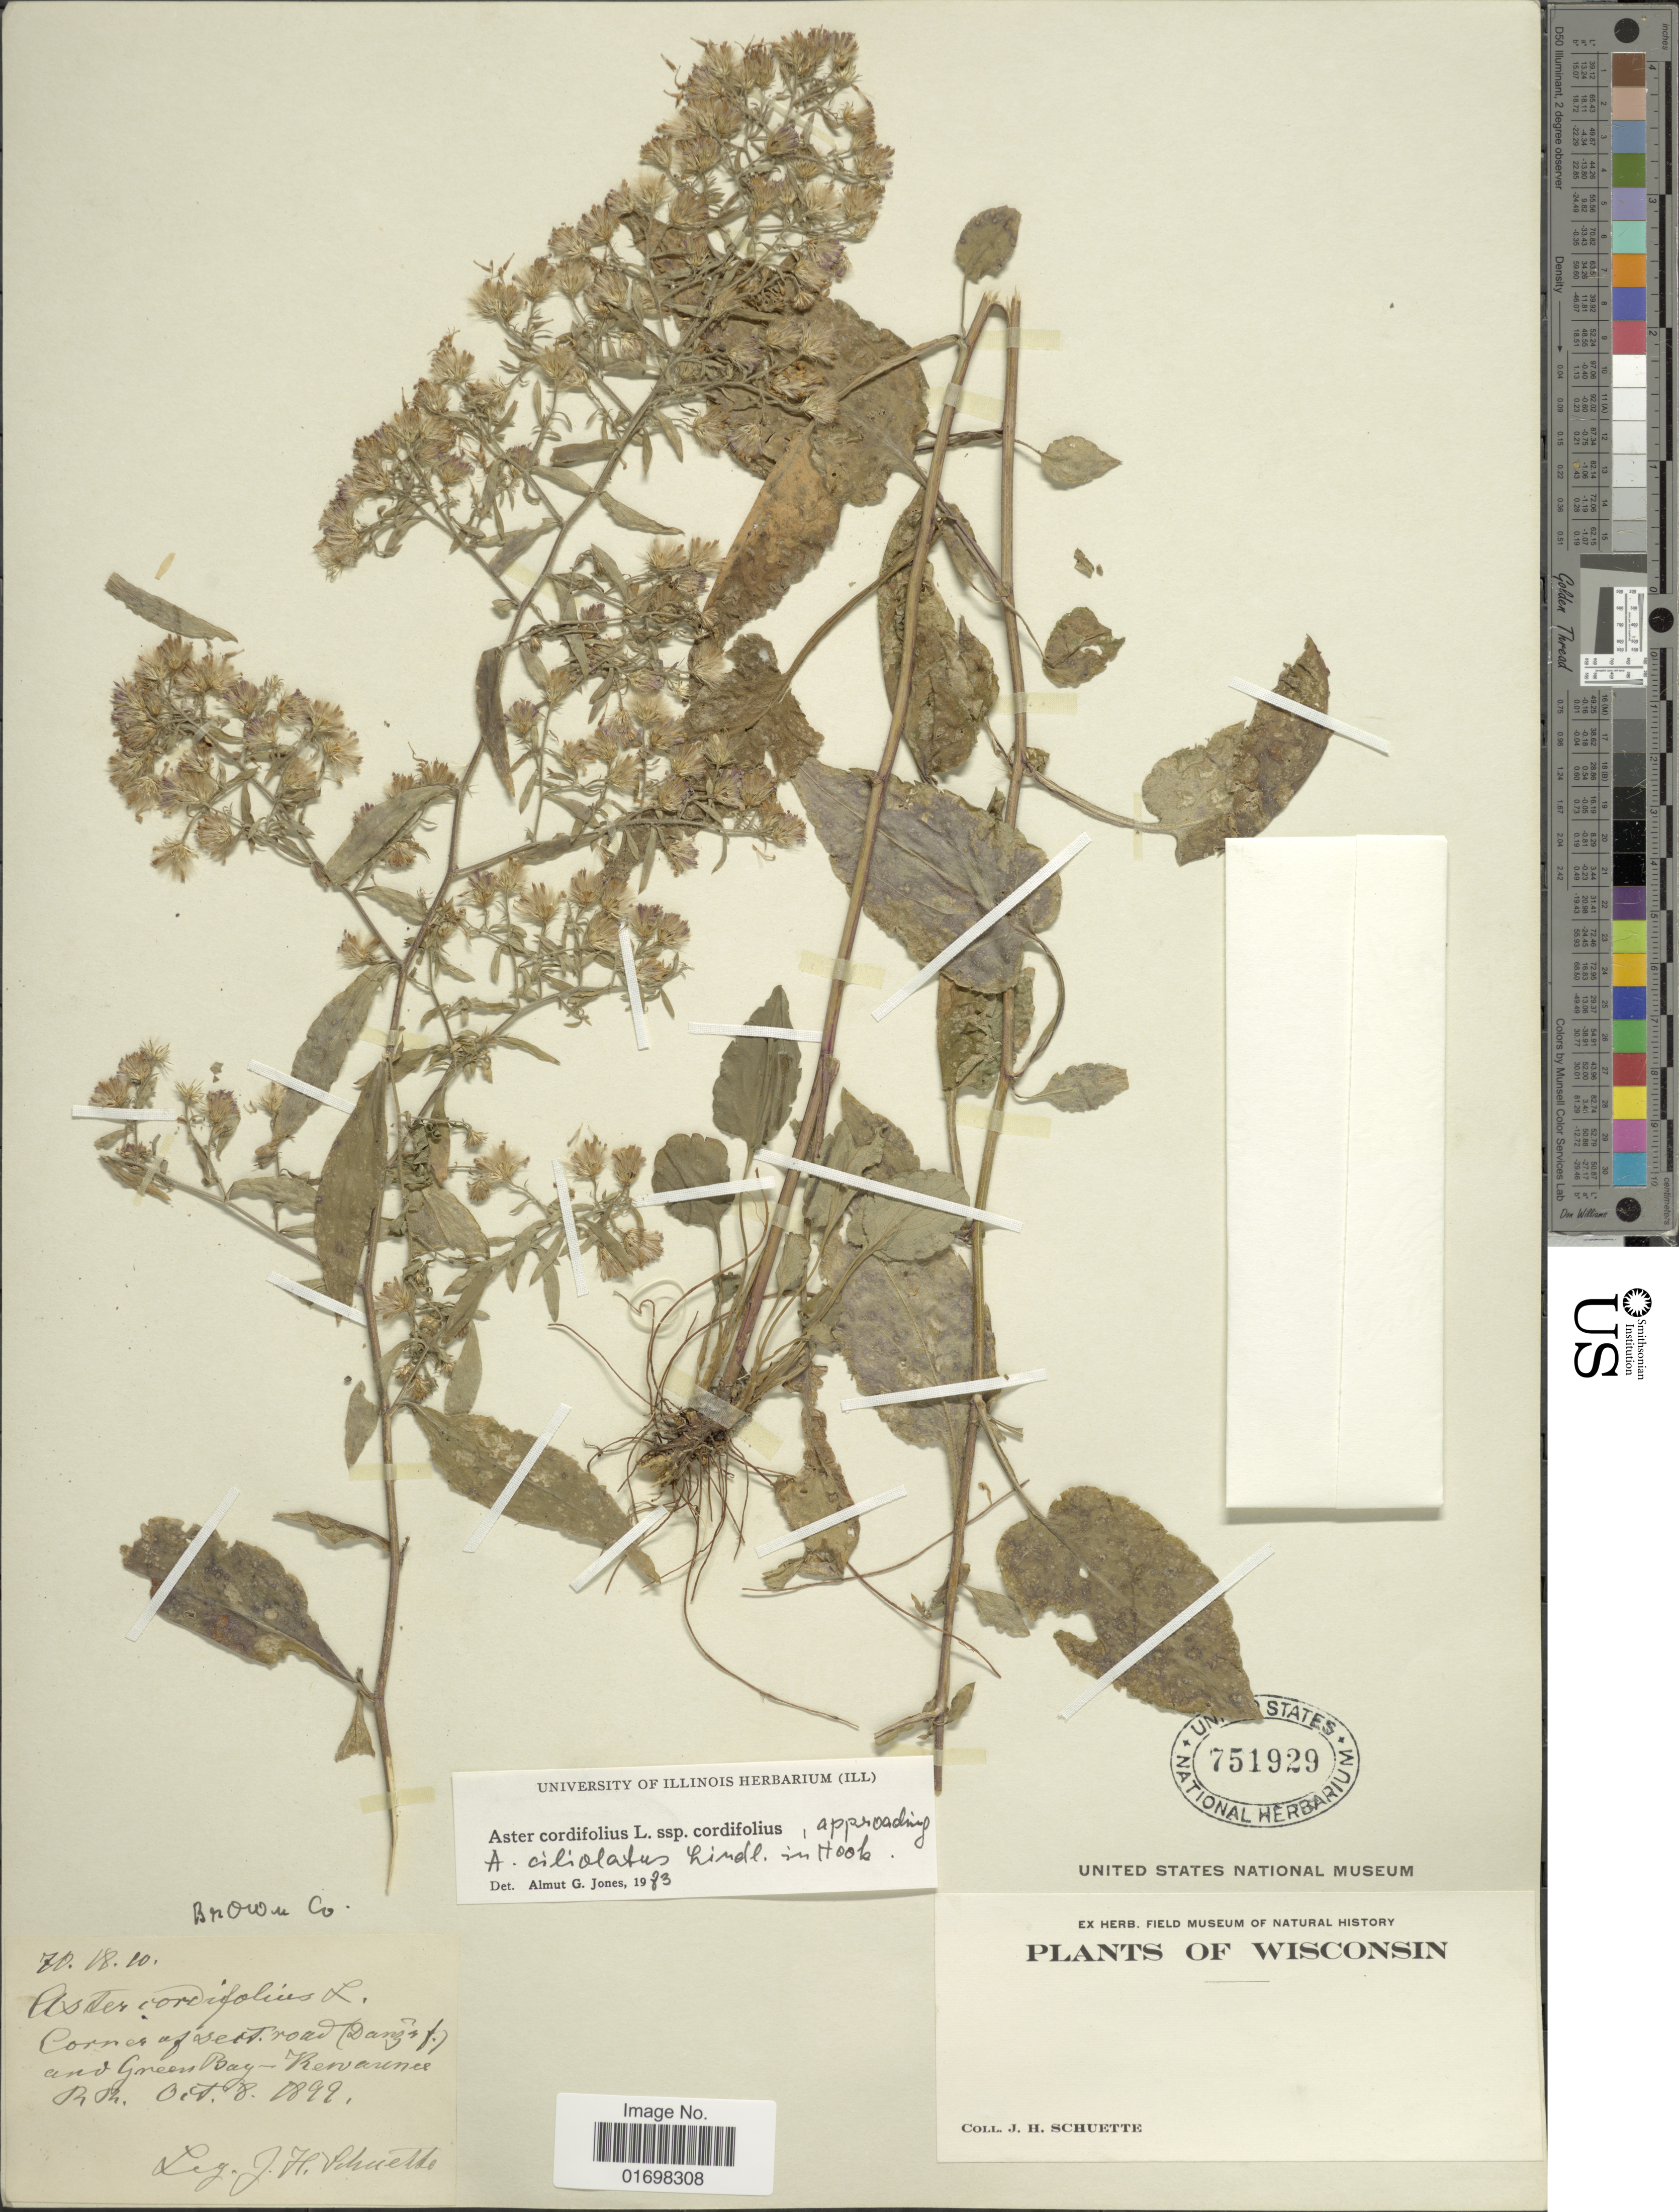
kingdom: Plantae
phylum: Tracheophyta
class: Magnoliopsida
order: Asterales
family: Asteraceae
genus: Symphyotrichum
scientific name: Symphyotrichum cordifolium var. cordifolium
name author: (L.) G.L. Nesom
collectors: J. H. Schuette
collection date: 1899-10-08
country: United States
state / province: Wisconsin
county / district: Brown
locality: Corner of sect. road (Danz's f.) and Green Bay-Kewaunee R.R., Brown Co.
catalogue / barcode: US 751929